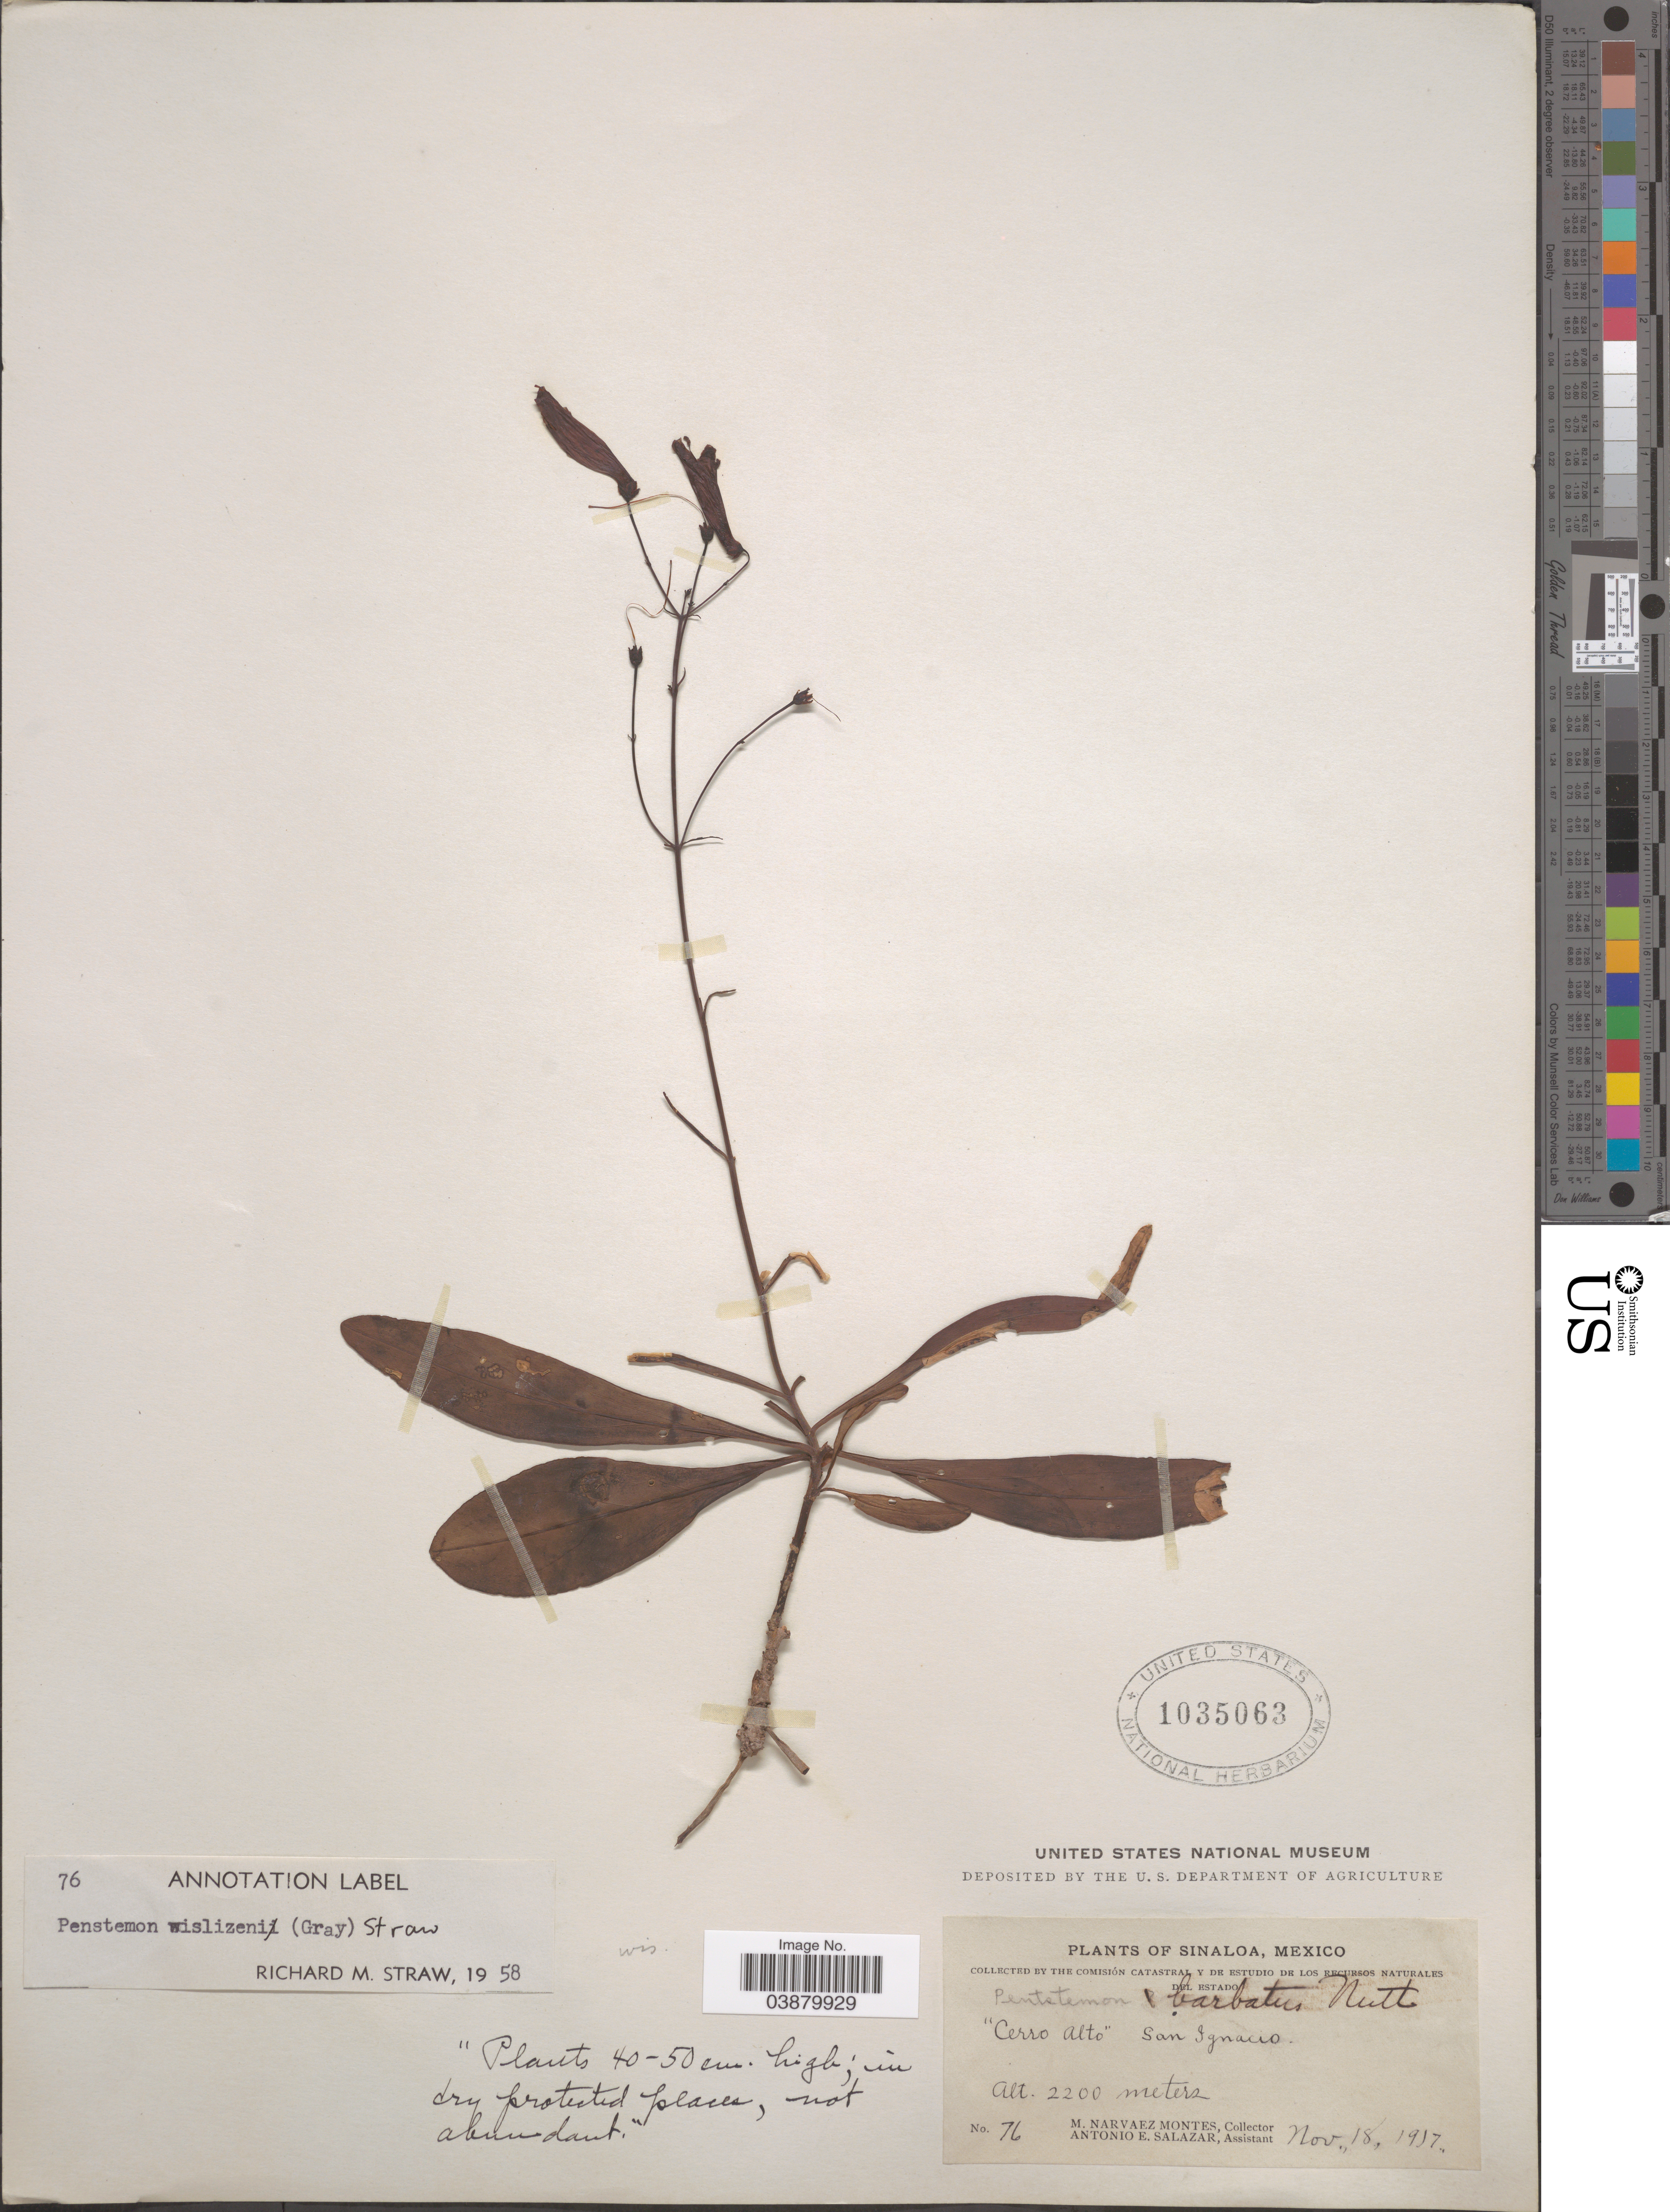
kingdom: Plantae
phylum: Tracheophyta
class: Magnoliopsida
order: Lamiales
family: Plantaginaceae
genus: Penstemon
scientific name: Penstemon wislizenii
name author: (A. Gray) Straw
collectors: M. Navarez Montes & A. E. Salazar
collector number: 76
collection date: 1957-11-18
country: Mexico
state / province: Sinaloa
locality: Cerro Alto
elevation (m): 2200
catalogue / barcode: US 1035063